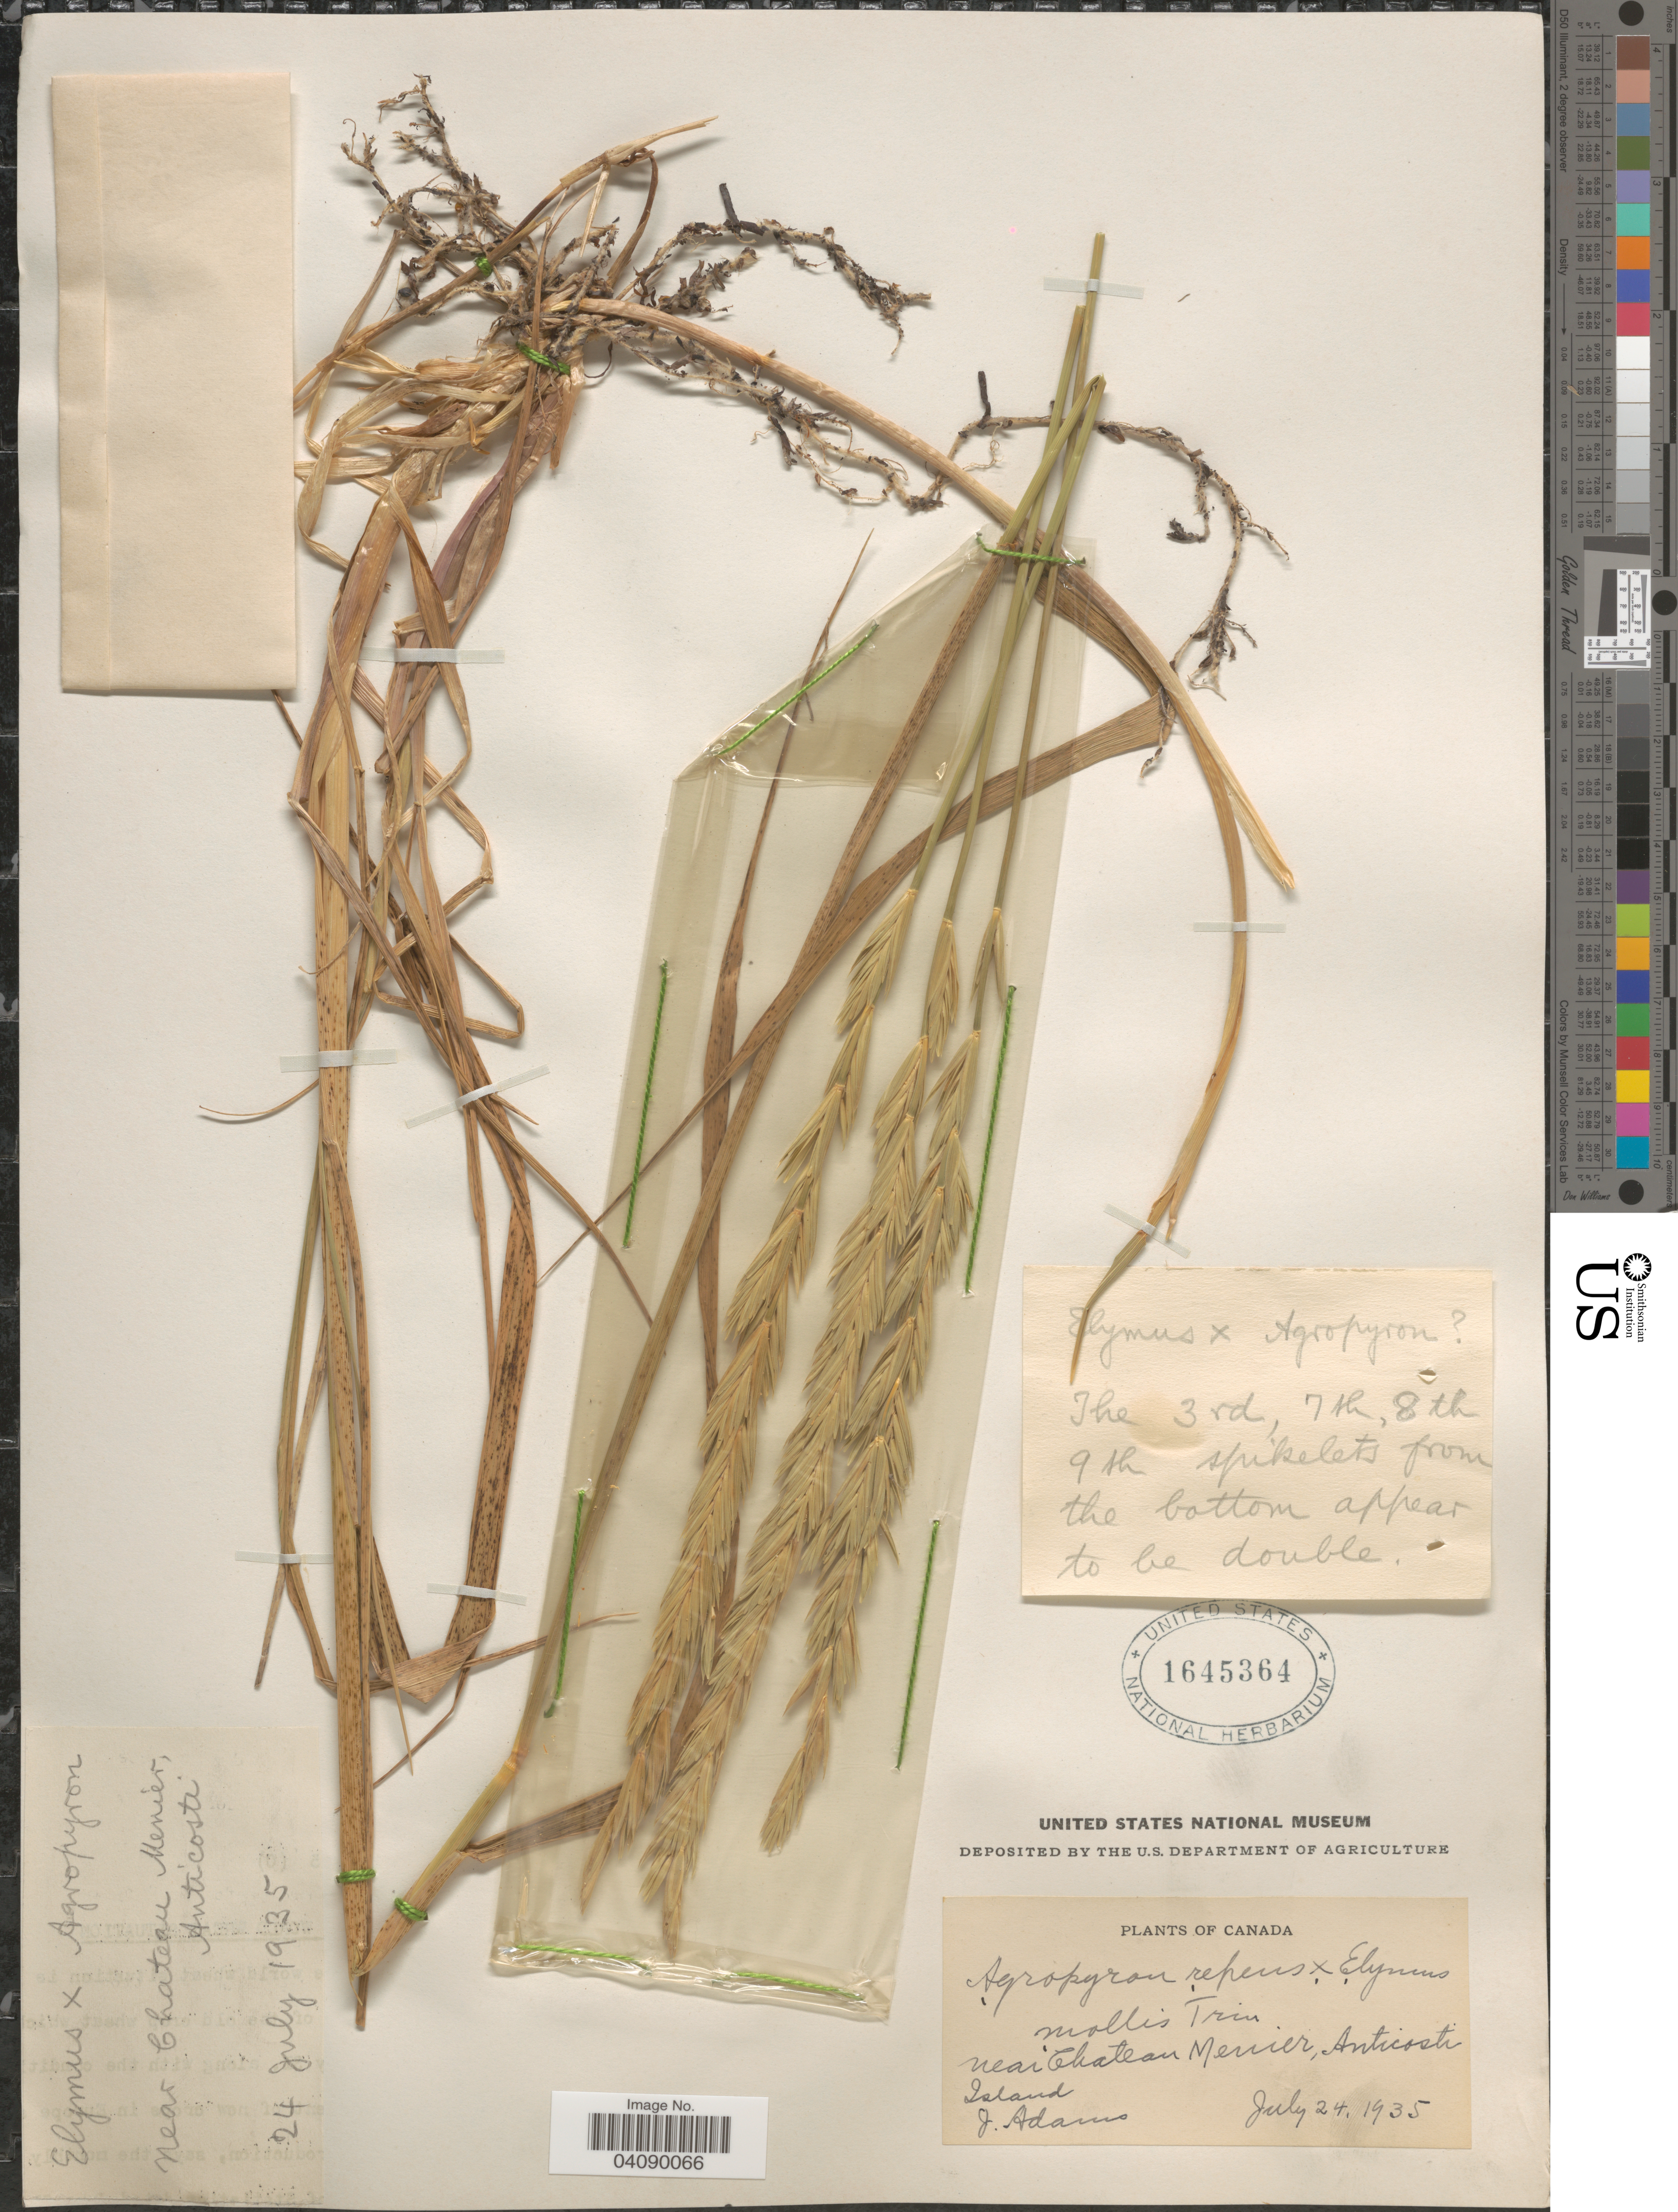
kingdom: Plantae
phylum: Tracheophyta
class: Liliopsida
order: Poales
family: Poaceae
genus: Agroelymus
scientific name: x Agroelymus sp.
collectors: J. Adams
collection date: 1935-07-24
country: Canada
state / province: Quebec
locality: Near Chateau Menier, Anticosti Island.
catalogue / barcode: US 1645364